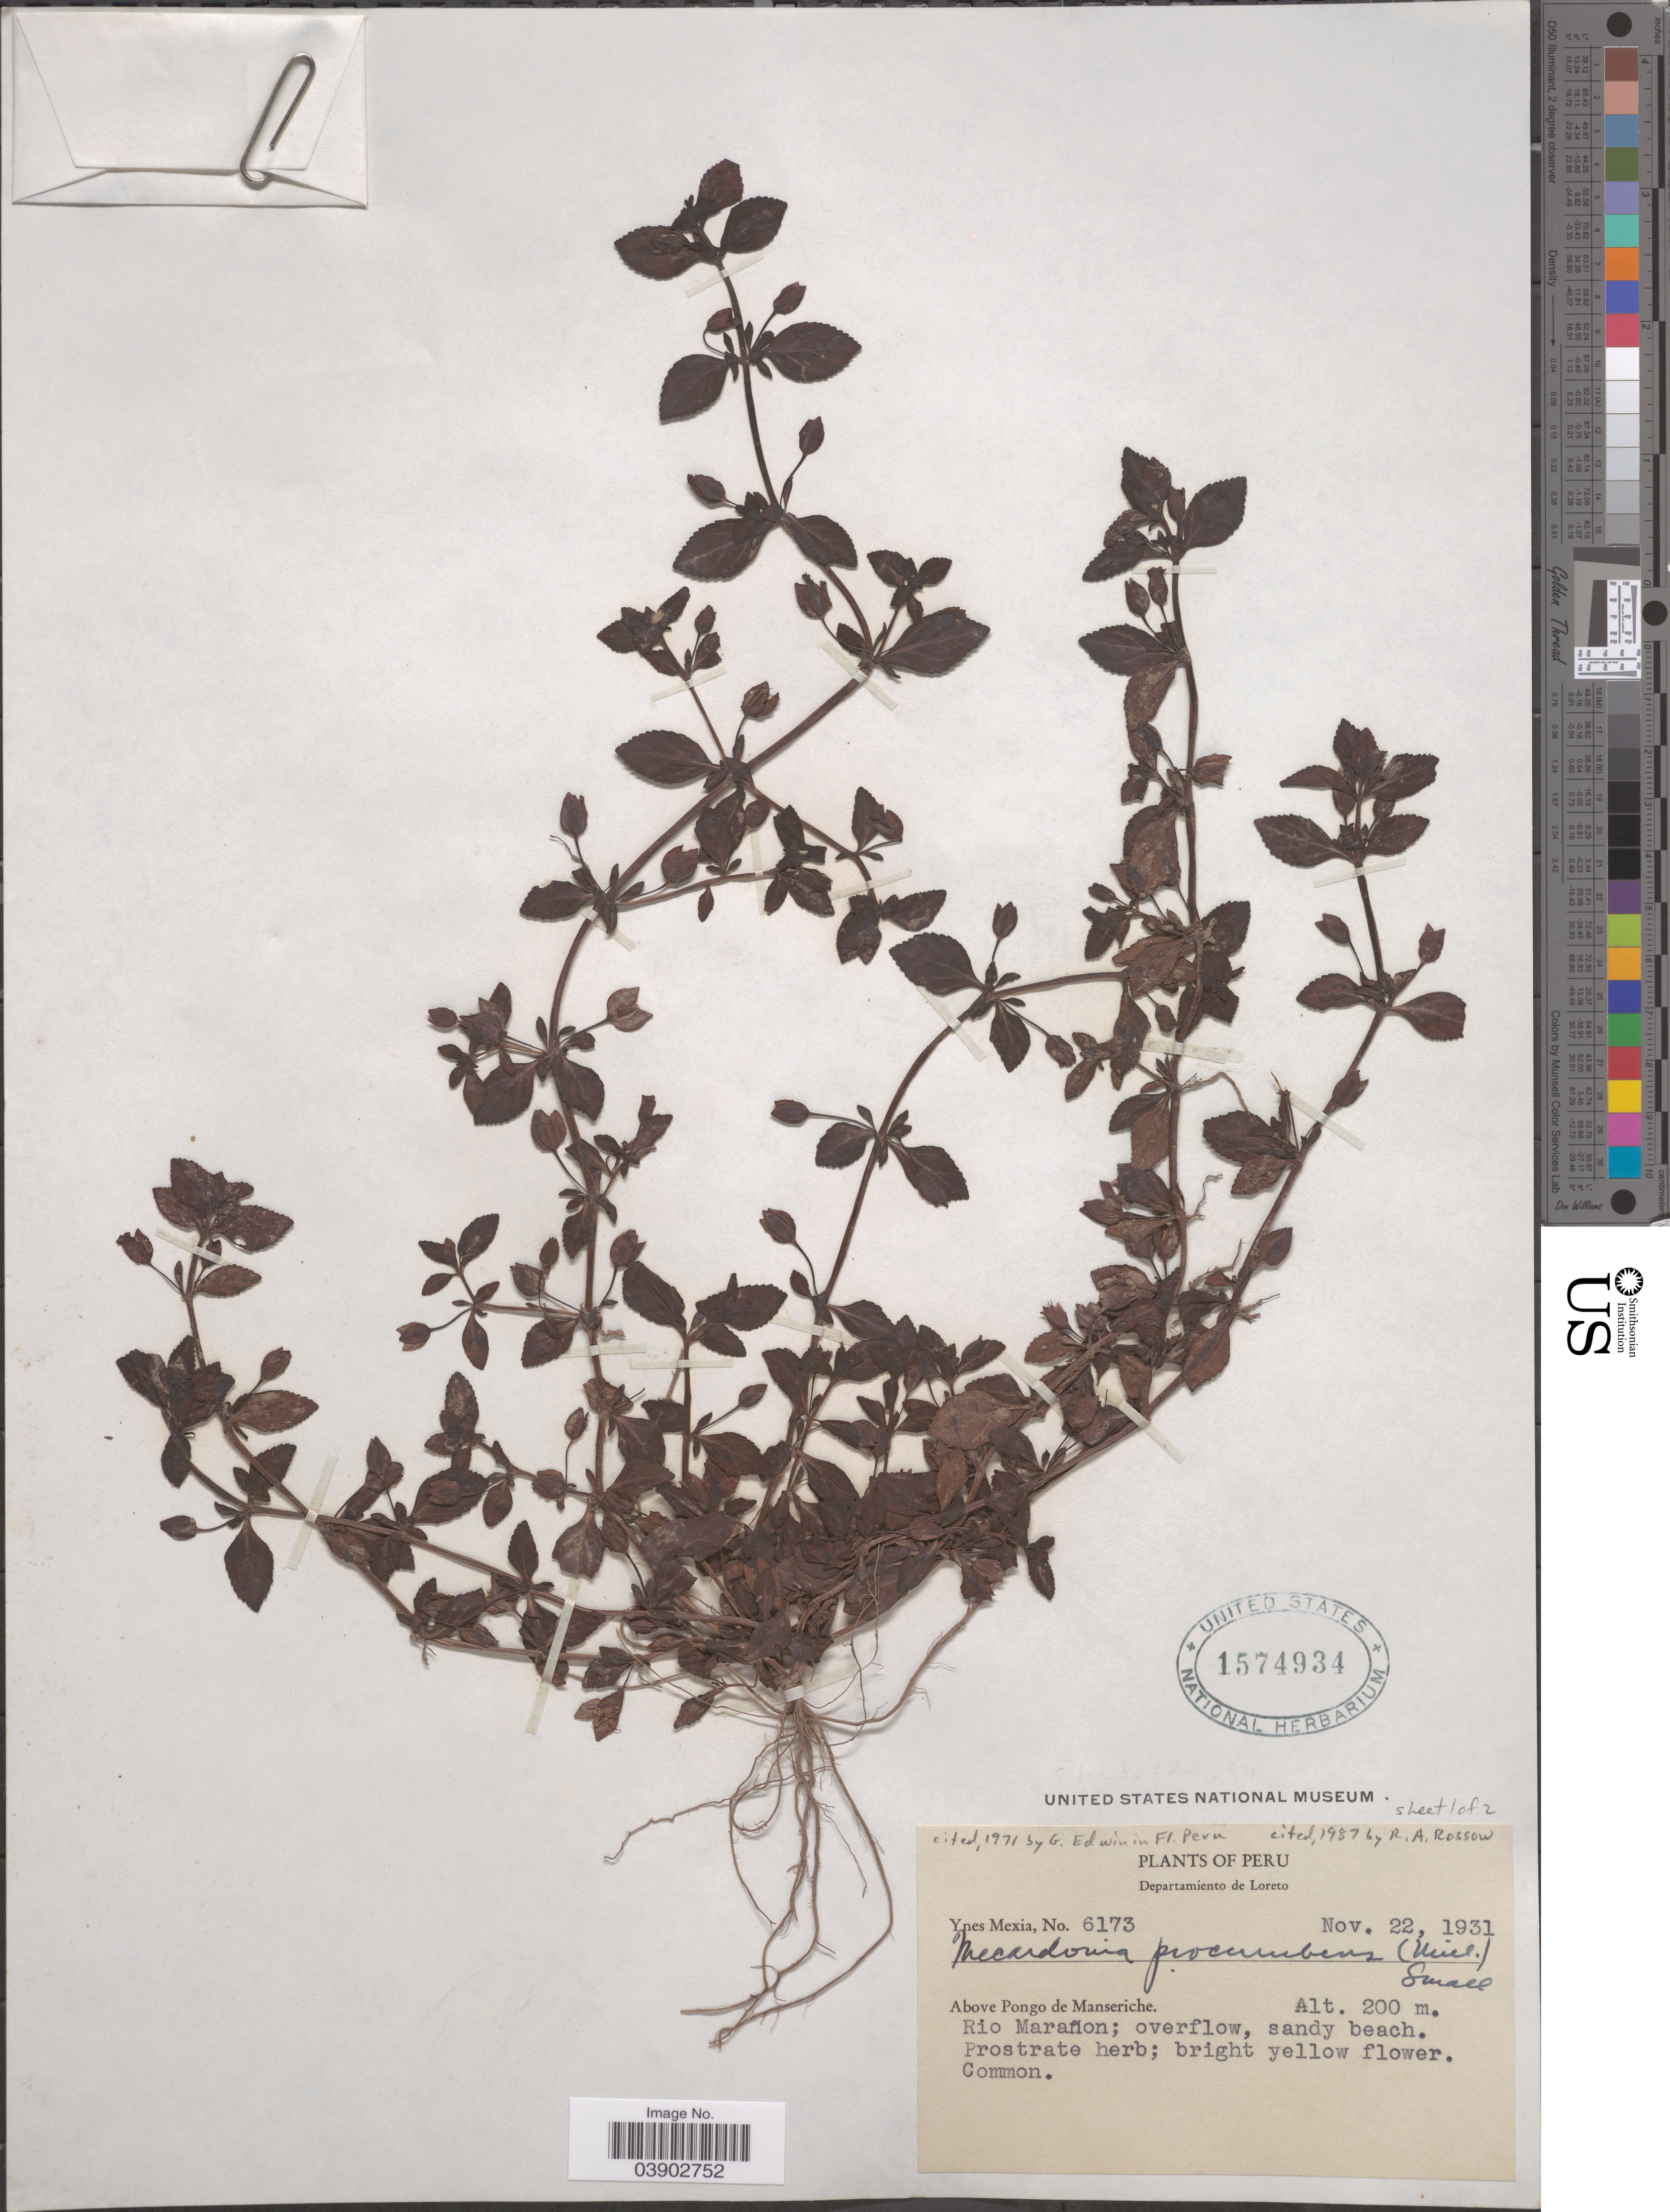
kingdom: Plantae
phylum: Tracheophyta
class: Magnoliopsida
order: Lamiales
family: Plantaginaceae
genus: Mecardonia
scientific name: Mecardonia procumbens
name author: (Mill.) Small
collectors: Y. Mexia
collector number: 6173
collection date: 1931-11-22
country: Peru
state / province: Loreto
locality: Departamiento de Loreto. Above Pongo de Manseriche. Rio Marañon.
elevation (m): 200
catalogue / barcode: US 1574934